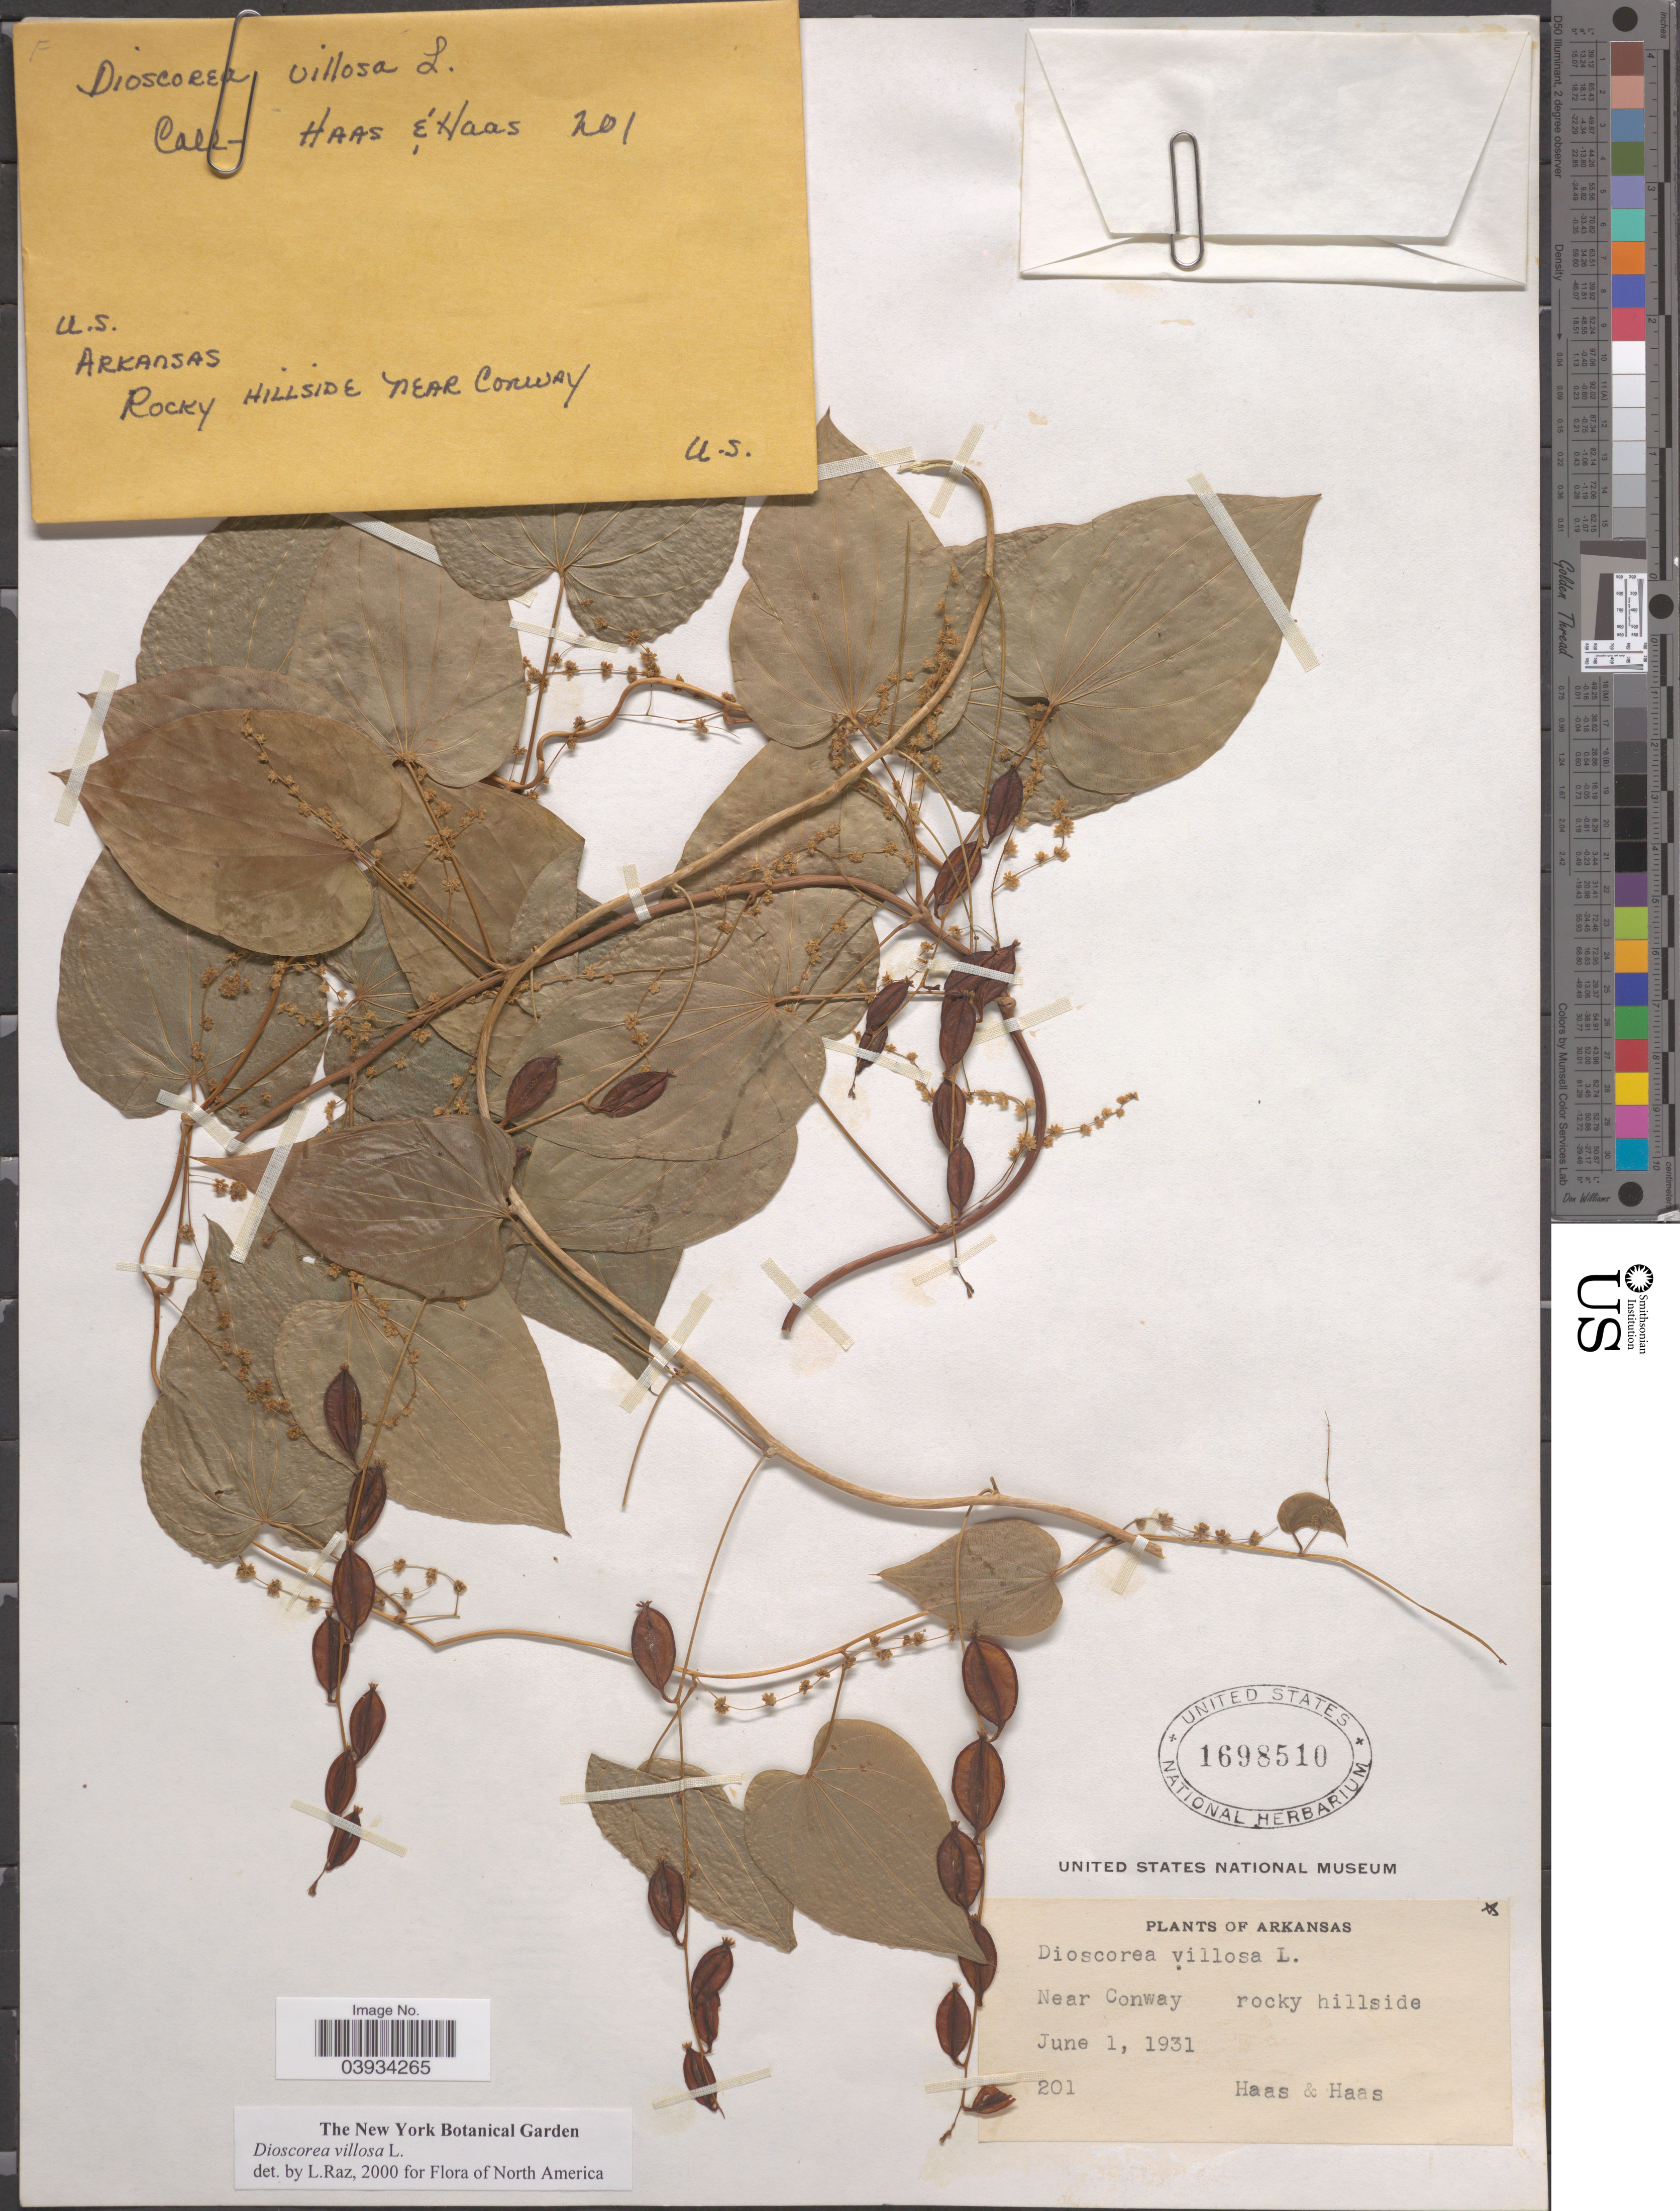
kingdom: Plantae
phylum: Tracheophyta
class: Liliopsida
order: Dioscoreales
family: Dioscoreaceae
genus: Dioscorea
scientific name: Dioscorea villosa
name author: L.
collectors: Haas & Haas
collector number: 201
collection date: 1931-06-01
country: United States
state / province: Arkansas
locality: Near Conway, rocky hillside.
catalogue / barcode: US 1698510